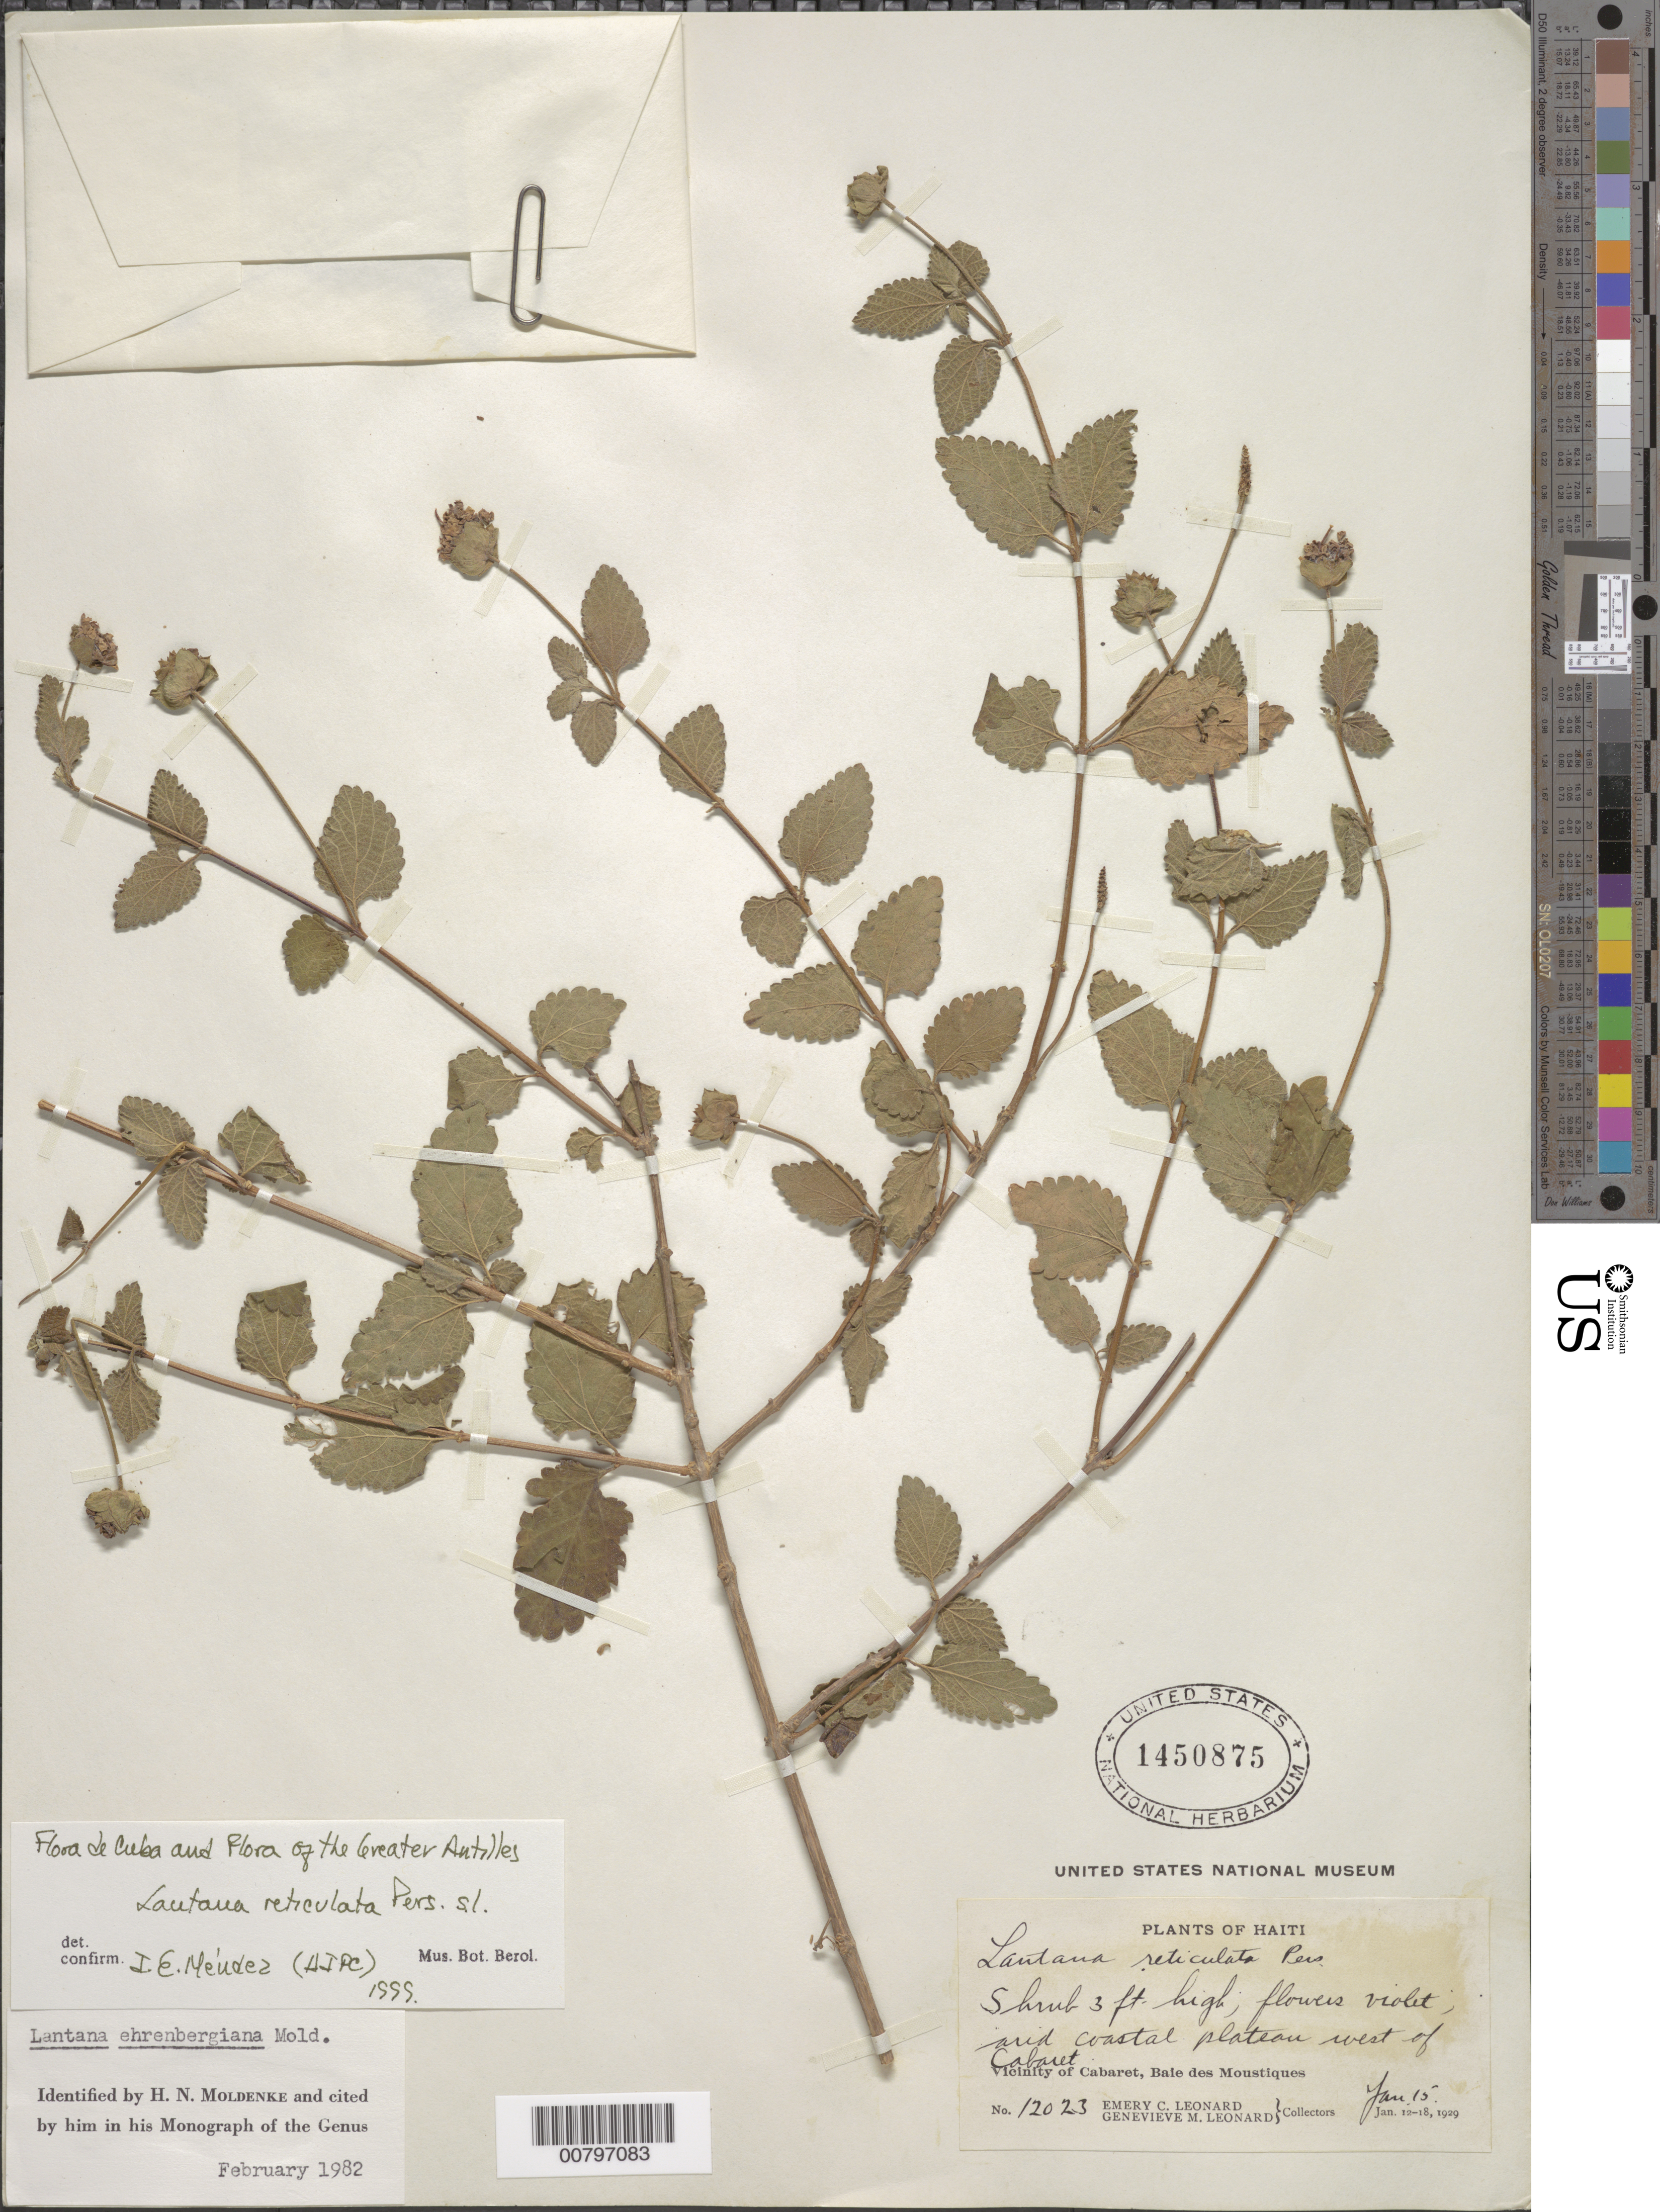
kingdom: Plantae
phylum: Tracheophyta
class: Magnoliopsida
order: Lamiales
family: Verbenaceae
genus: Lantana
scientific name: Lantana reticulata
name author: Pers.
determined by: Méndez, Isidro E., (HIPC)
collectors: E. C. Leonard & G. M. Leonard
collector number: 12023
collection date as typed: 15 Jan 1929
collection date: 1929-01-15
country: Haiti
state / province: Nord-Ouest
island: Hispaniola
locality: Vicinity of Cabaret, Baie de Moustiques, W of city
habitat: Arid coastal plateau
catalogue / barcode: US 1450875